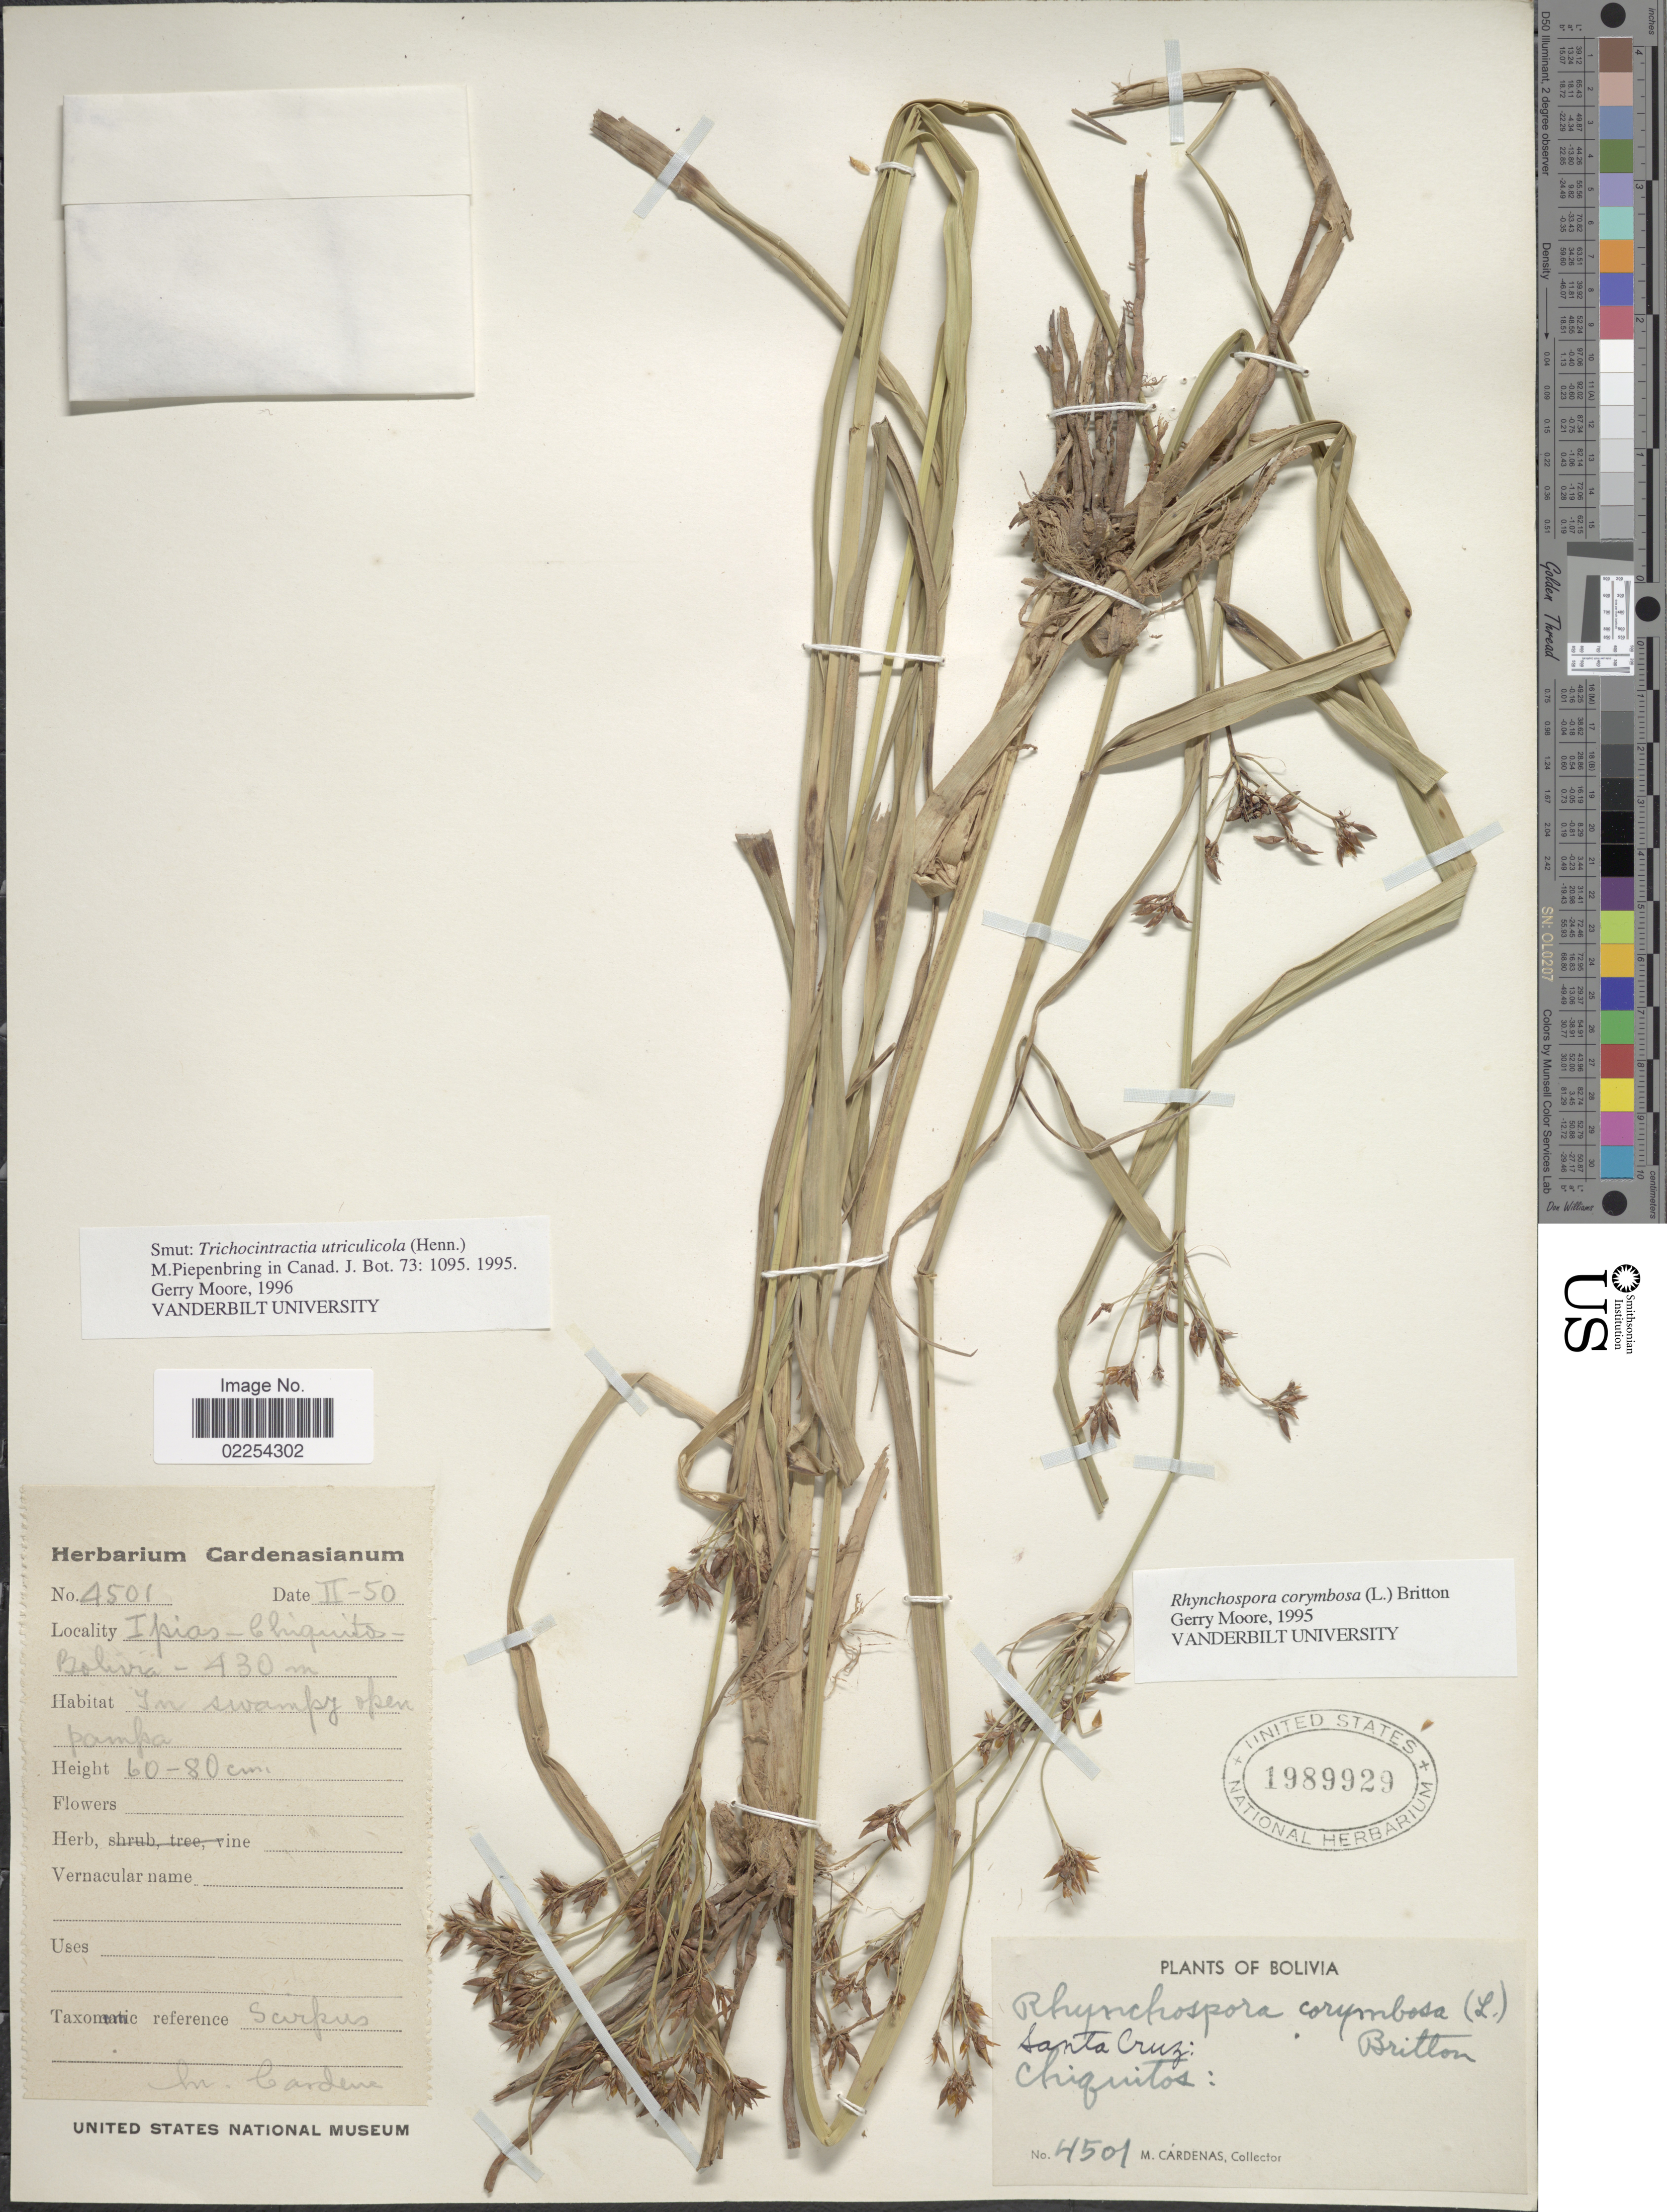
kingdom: Plantae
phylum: Tracheophyta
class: Liliopsida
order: Poales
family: Cyperaceae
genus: Rhynchospora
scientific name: Rhynchospora corymbosa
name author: (L.) Britton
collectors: M. Cárdenas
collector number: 4501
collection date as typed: Transcribed d/m/y: /2/50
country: Bolivia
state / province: Santa Cruz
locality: Ipias, Chiquitos, Bolivia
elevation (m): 430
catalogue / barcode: US 1989929